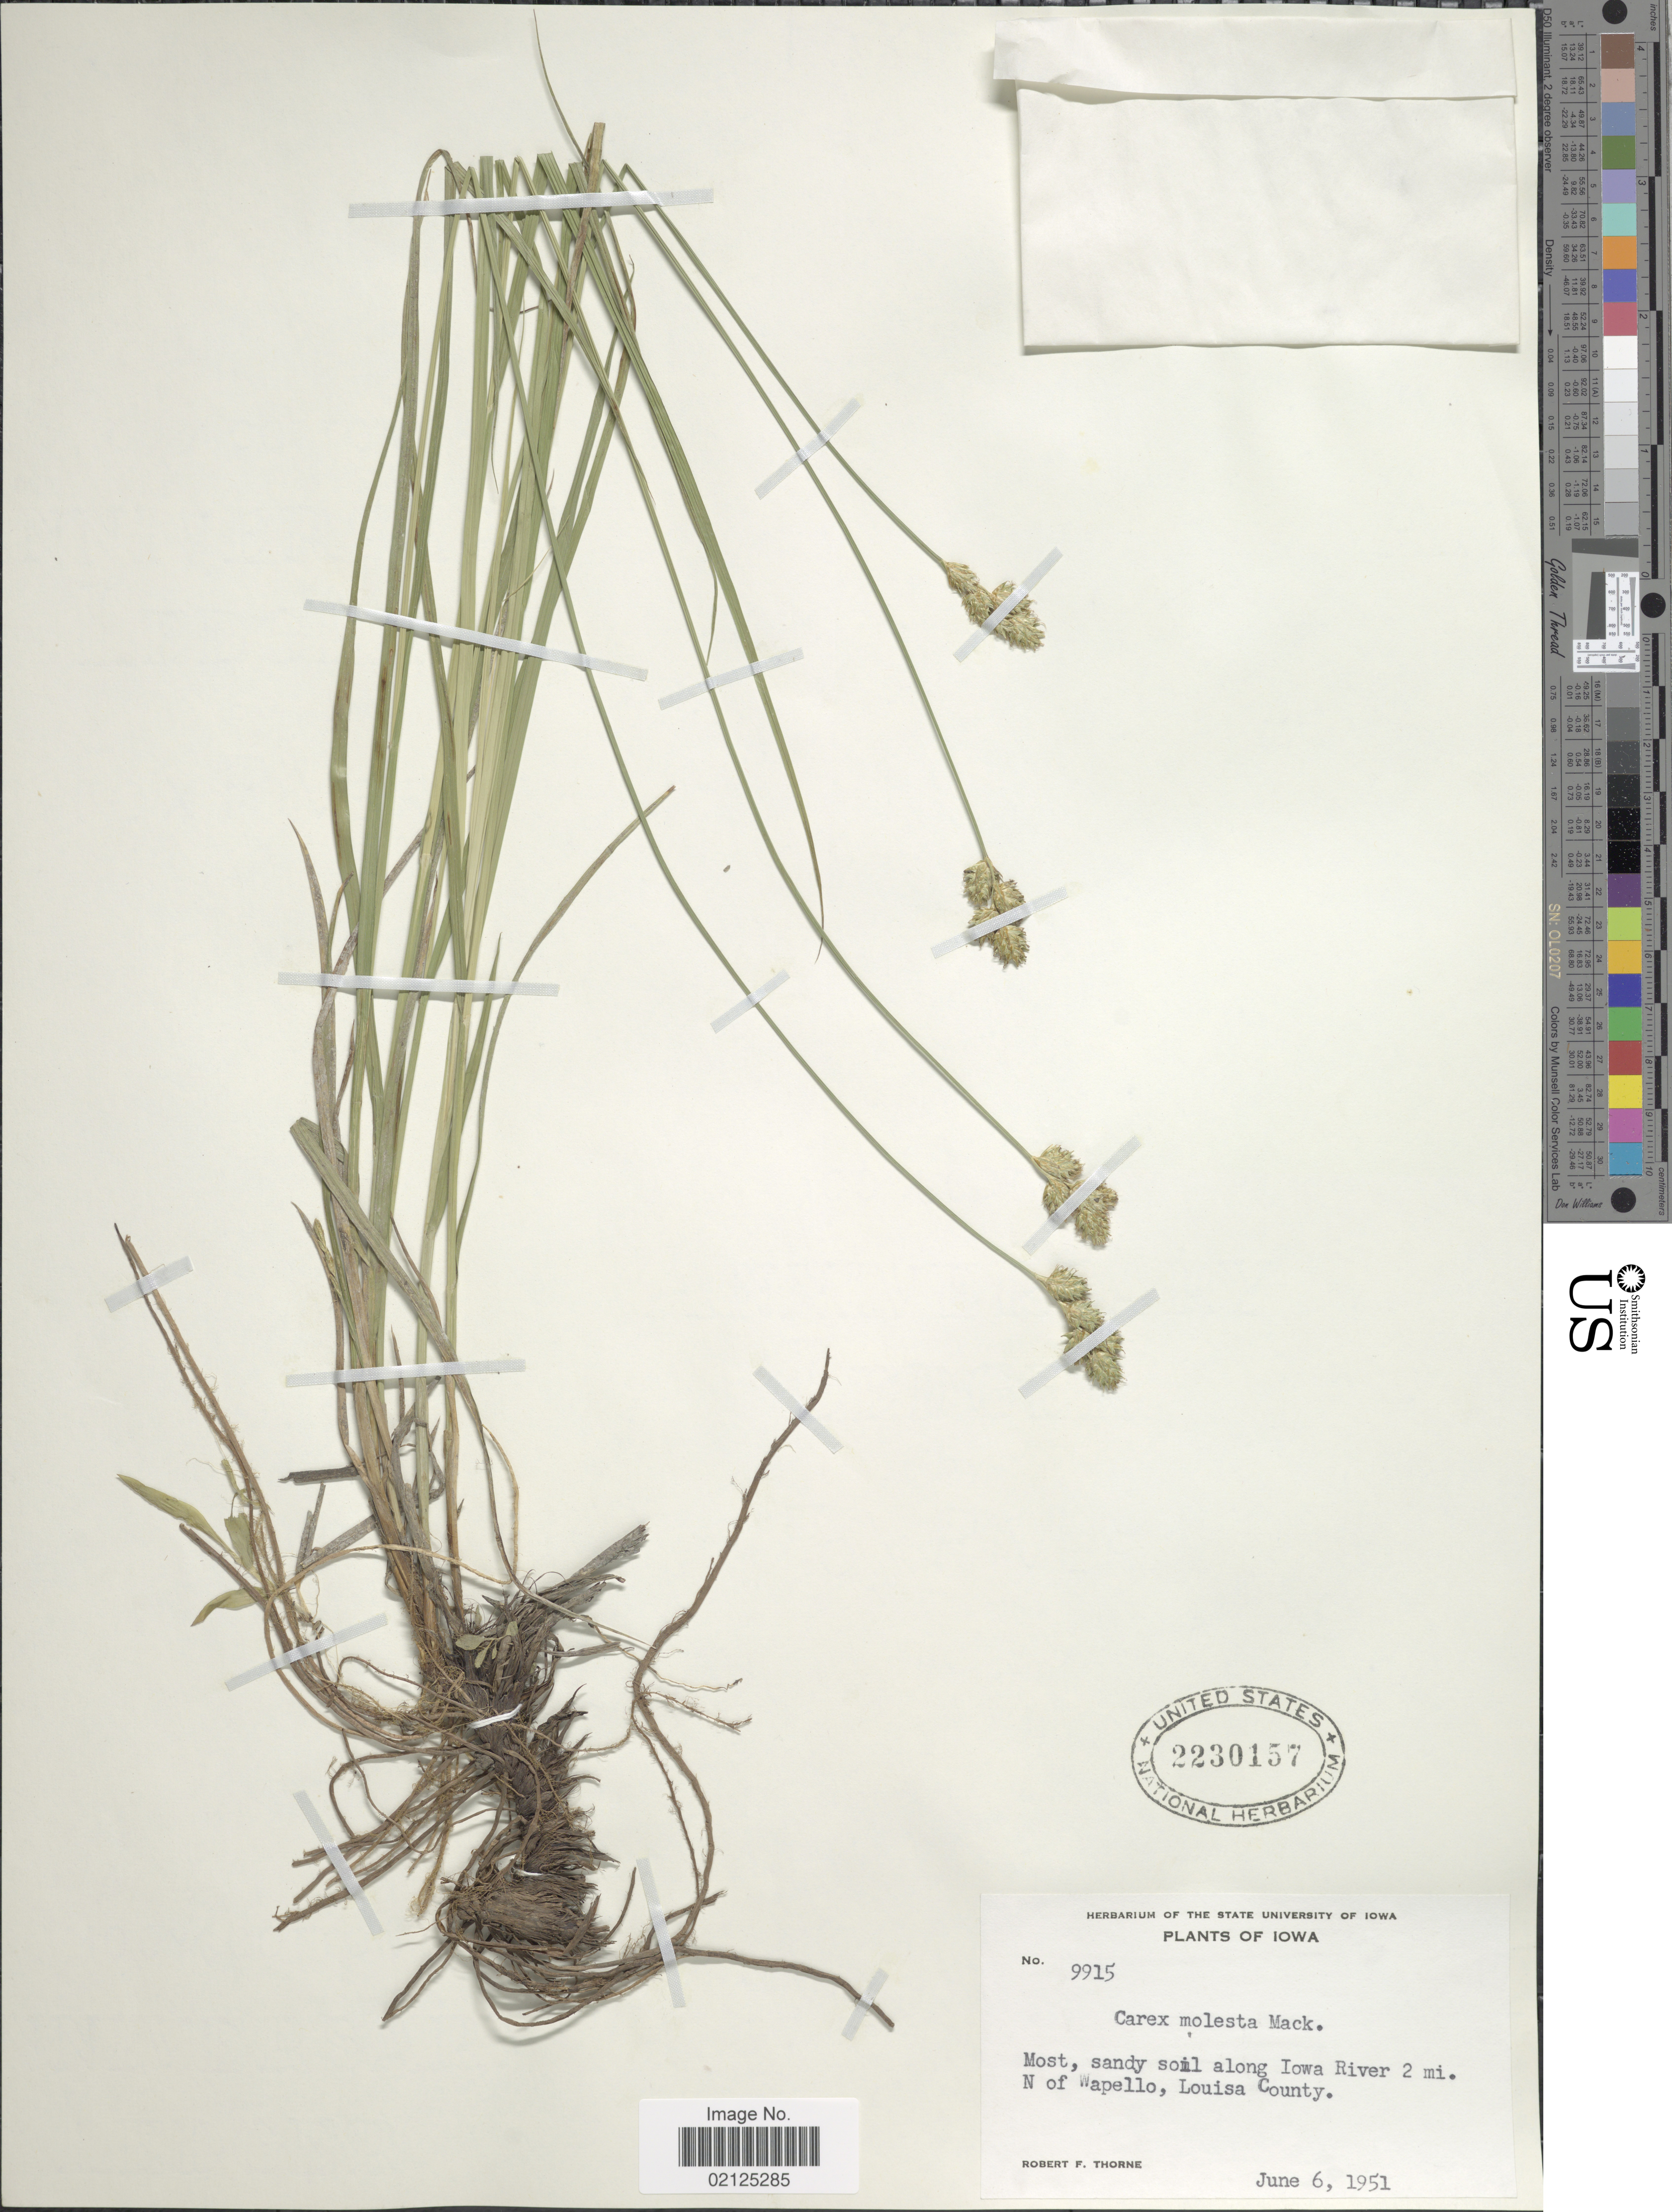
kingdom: Plantae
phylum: Tracheophyta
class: Liliopsida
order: Poales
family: Cyperaceae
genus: Carex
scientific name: Carex molesta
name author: Mack.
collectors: R. F. Thorne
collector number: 9915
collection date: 1951-06-06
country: United States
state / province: Iowa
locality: Most, sandy soil along Iowa River 2 mi. N of Wapello, Louisa County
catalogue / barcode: US 2230157